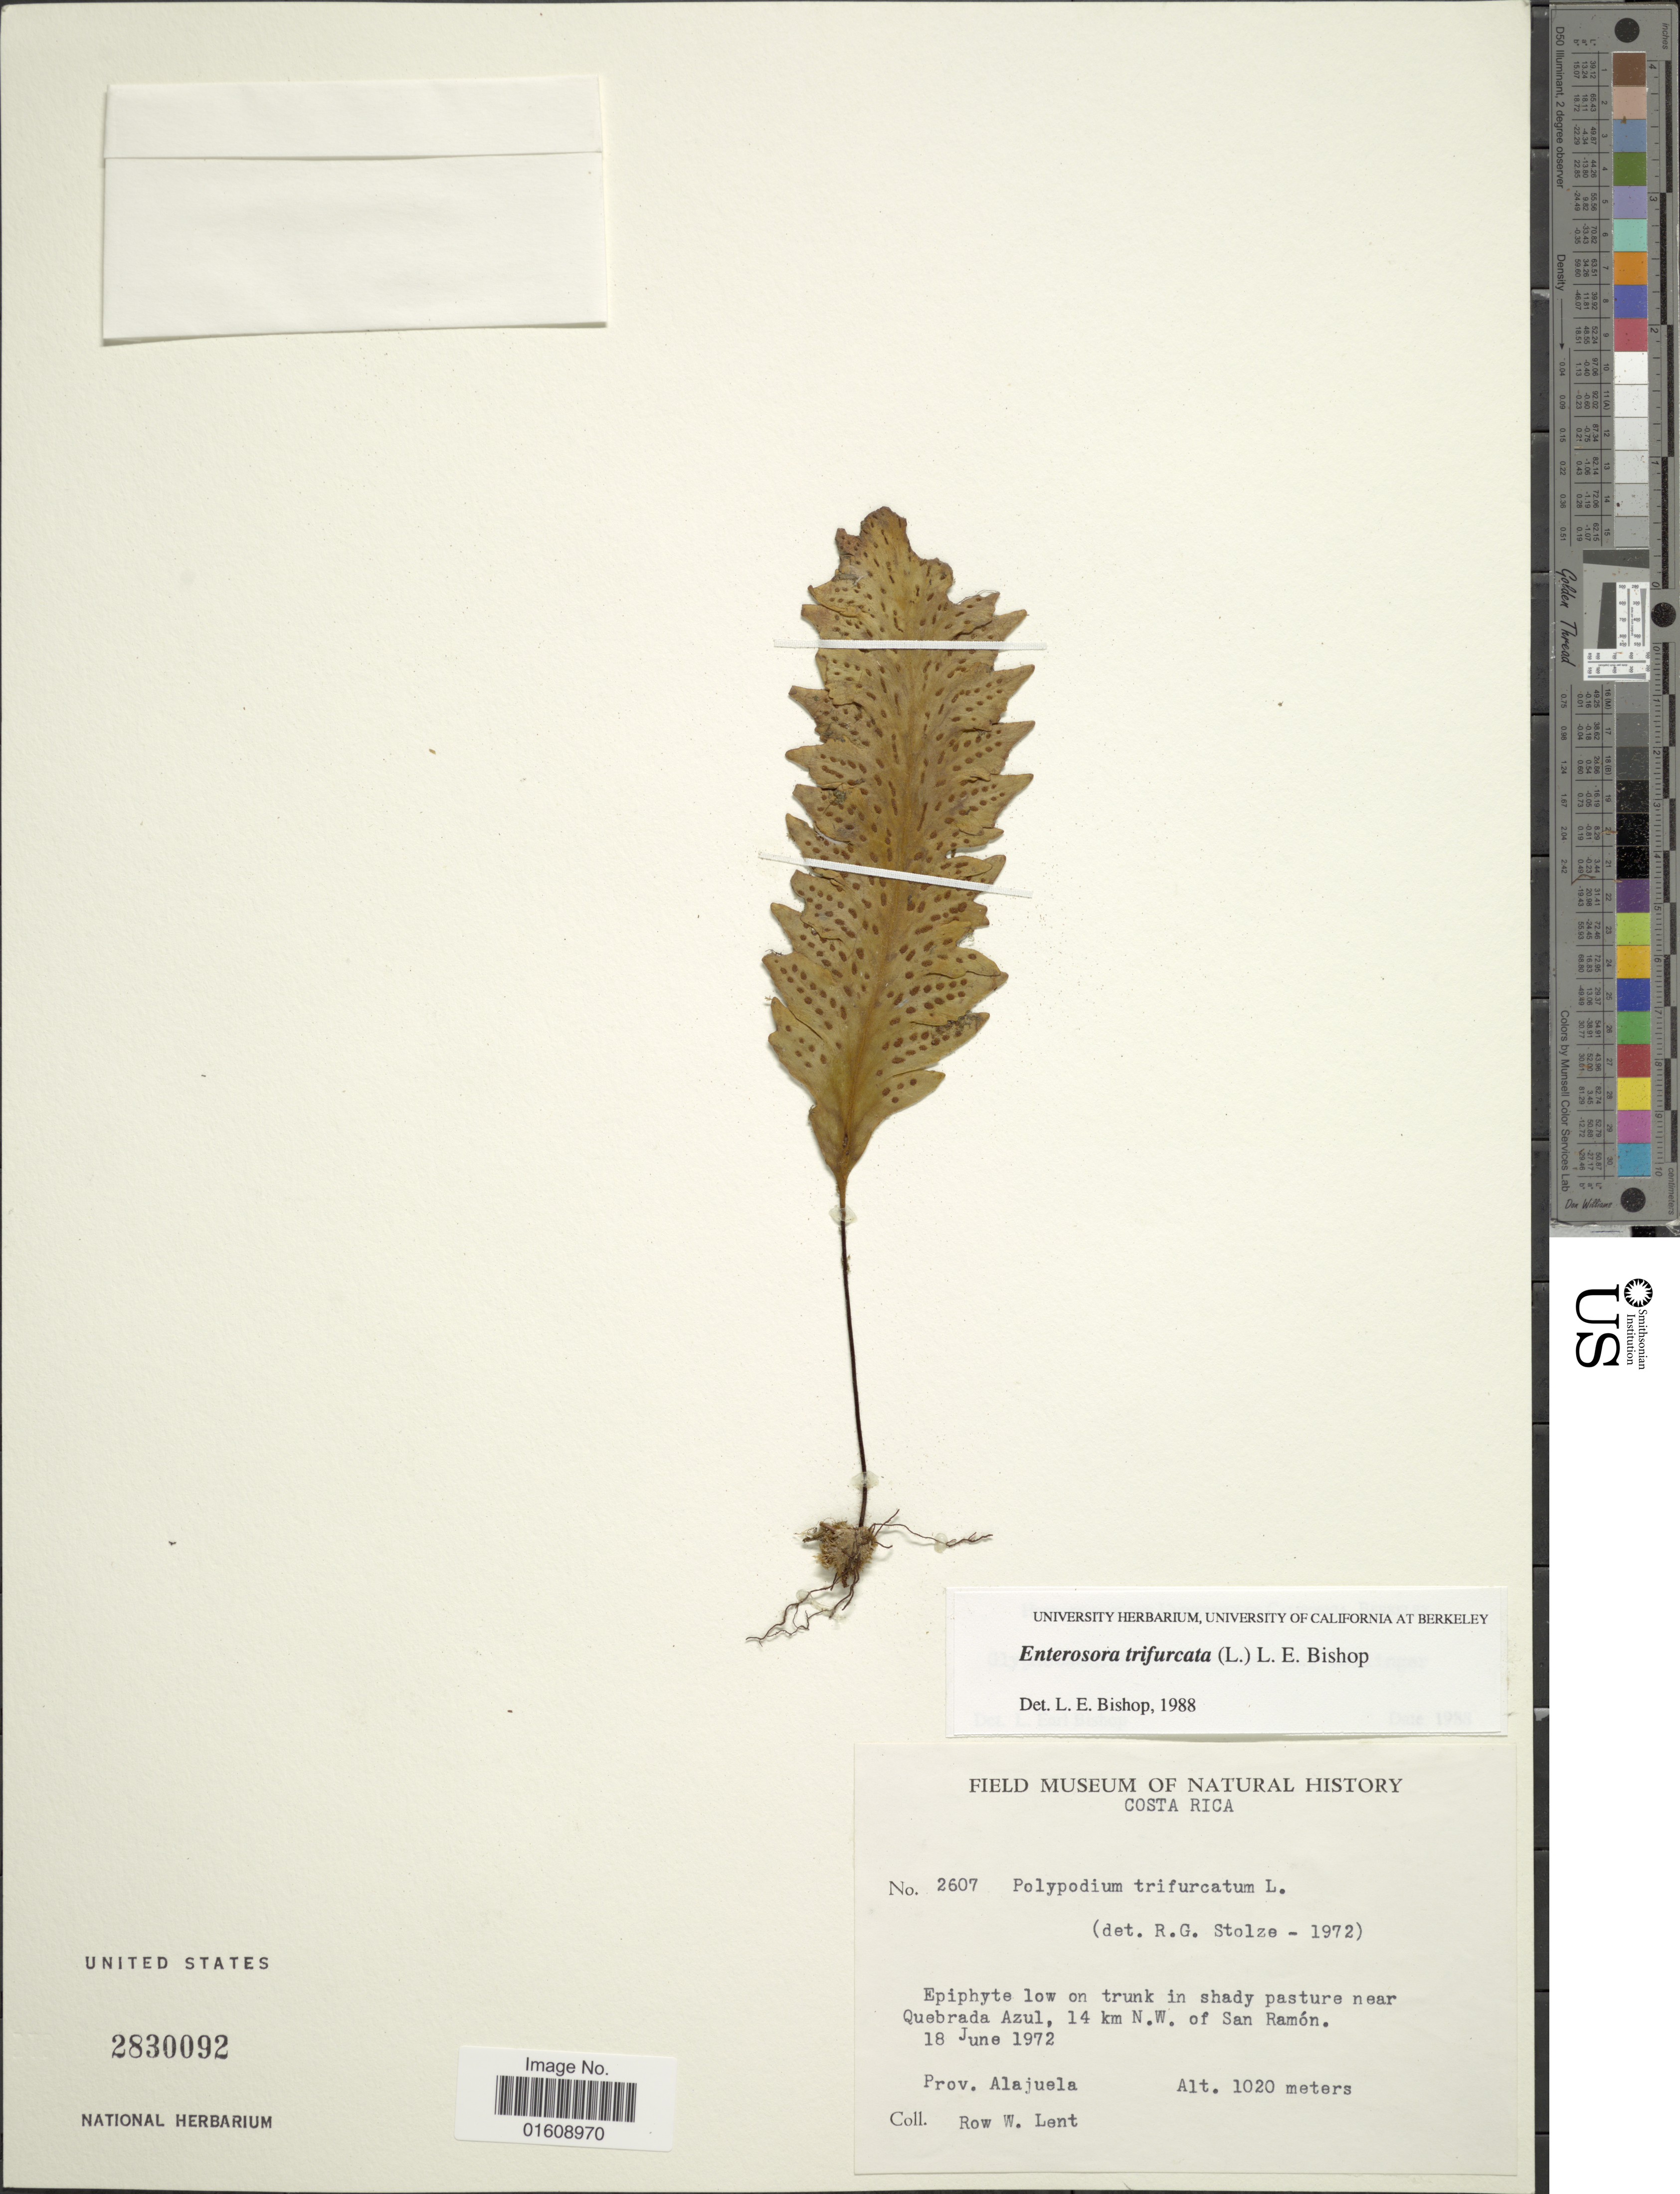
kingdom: Plantae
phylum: Tracheophyta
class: Polypodiopsida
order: Polypodiales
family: Polypodiaceae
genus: Enterosora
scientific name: Enterosora trifurcata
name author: (L.) L.E. Bishop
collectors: R. W. Lent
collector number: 2607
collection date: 1972-06-18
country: Costa Rica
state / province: Alajuela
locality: Costa Rica, near Quebrada Azul, 14 km N.W. of San Ramón, prov. Alajuela.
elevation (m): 1020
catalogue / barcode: US 2830092